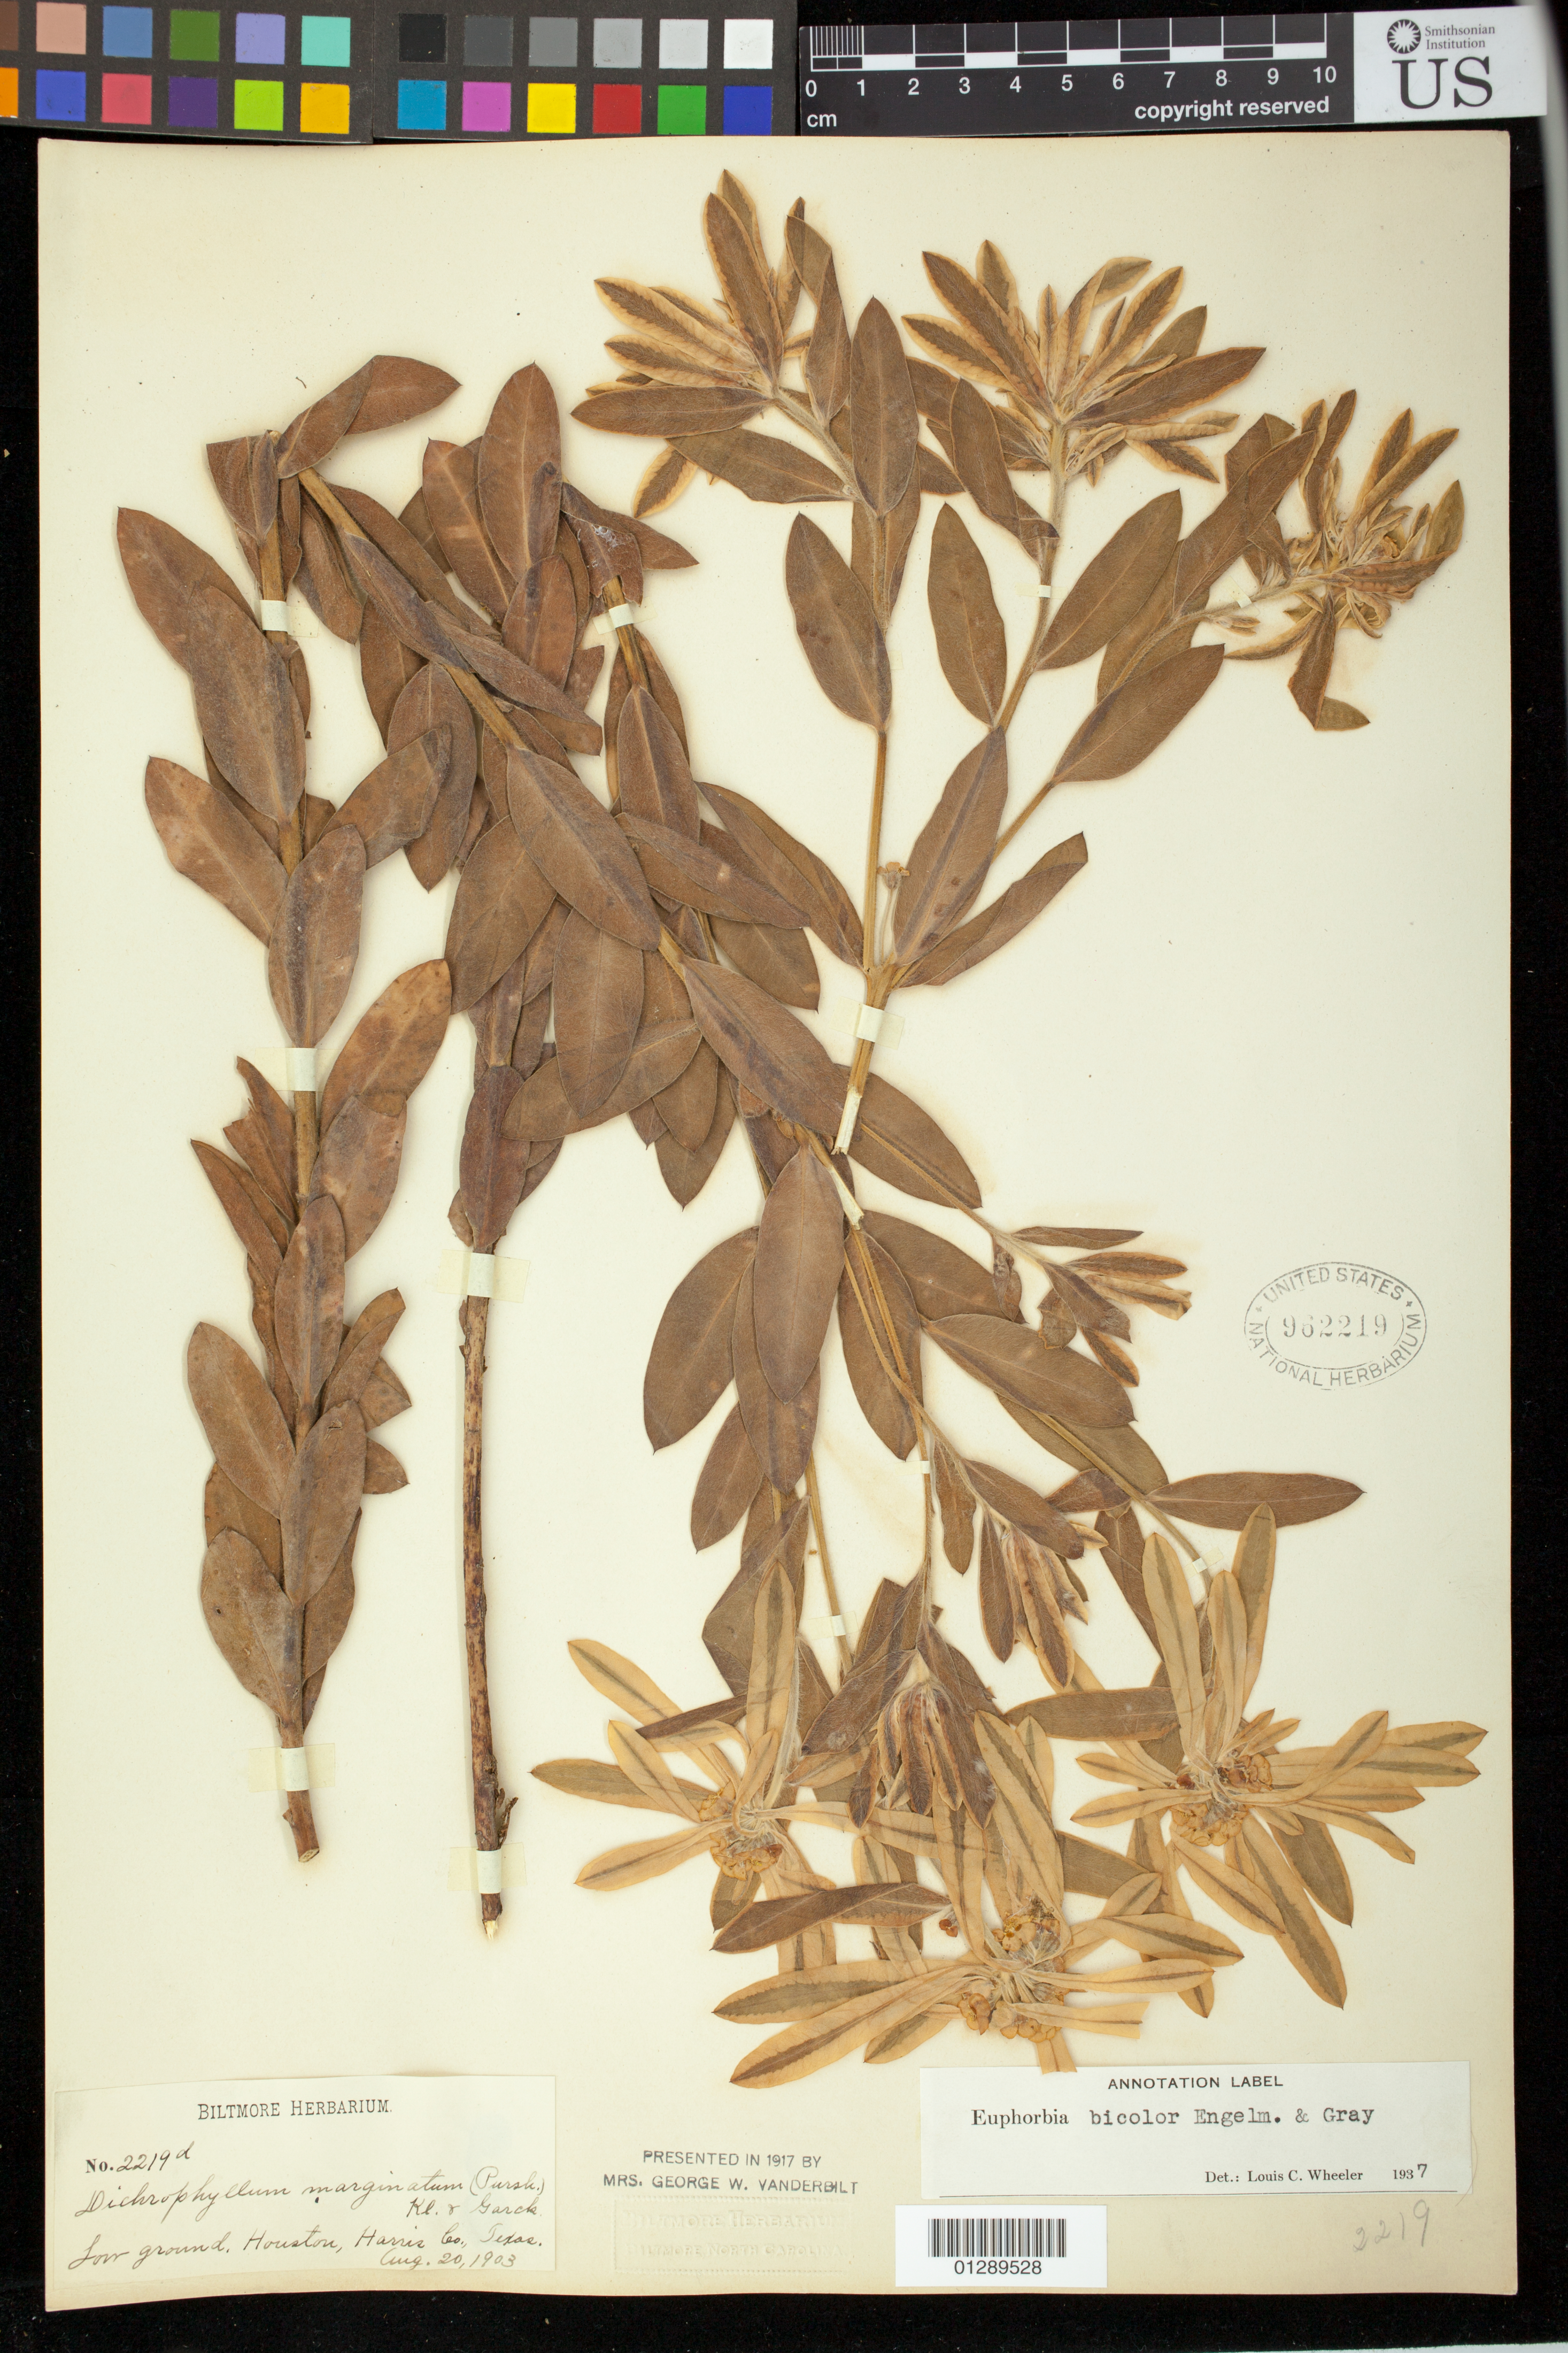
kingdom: Plantae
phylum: Tracheophyta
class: Magnoliopsida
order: Malpighiales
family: Euphorbiaceae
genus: Euphorbia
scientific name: Euphorbia bicolor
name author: Engelm. & A. Gray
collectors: ex herb. Biltmore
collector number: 2219d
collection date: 1903-08-20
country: United States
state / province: Texas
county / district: Harris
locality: Houston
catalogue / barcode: US 962219